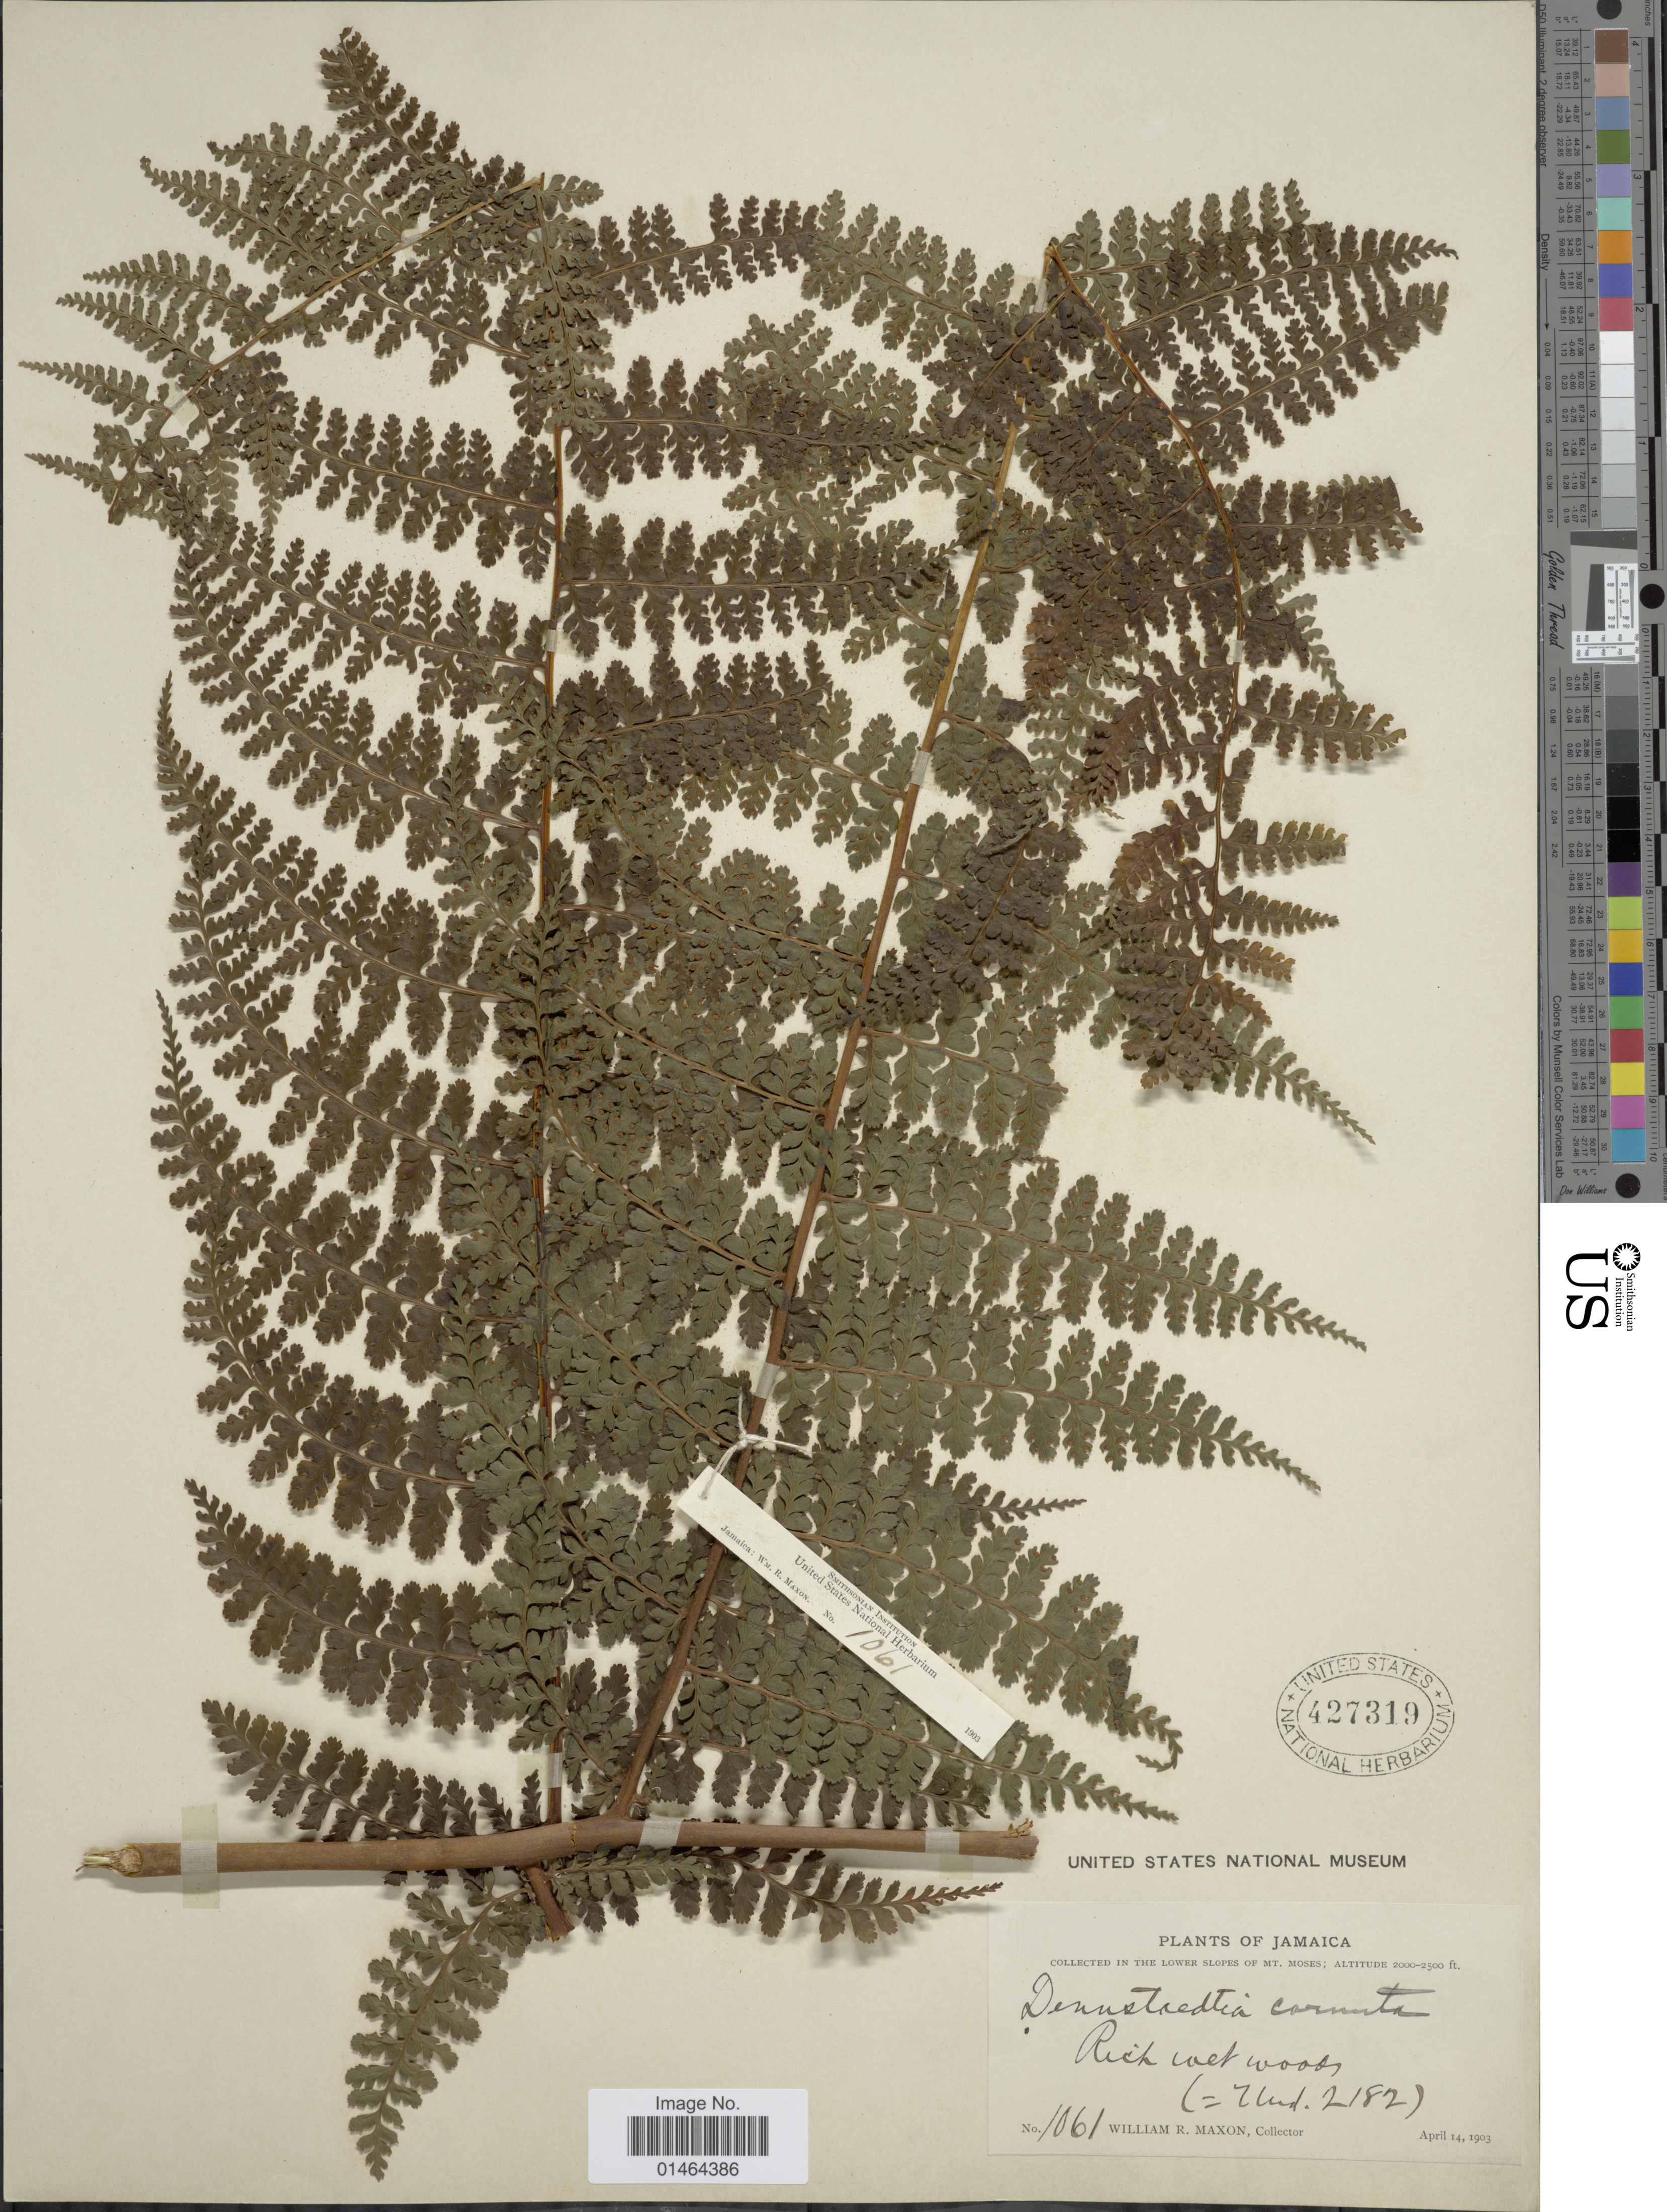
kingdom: Plantae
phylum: Tracheophyta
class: Polypodiopsida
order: Polypodiales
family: Dennstaedtiaceae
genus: Dennstaedtia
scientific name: Dennstaedtia cornuta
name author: (Kaulf.) Mett.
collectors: W. R. Maxon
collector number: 1061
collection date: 1903-04-14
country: Jamaica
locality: In the lower slopes of Mt. Moses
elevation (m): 610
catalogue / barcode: US 427319